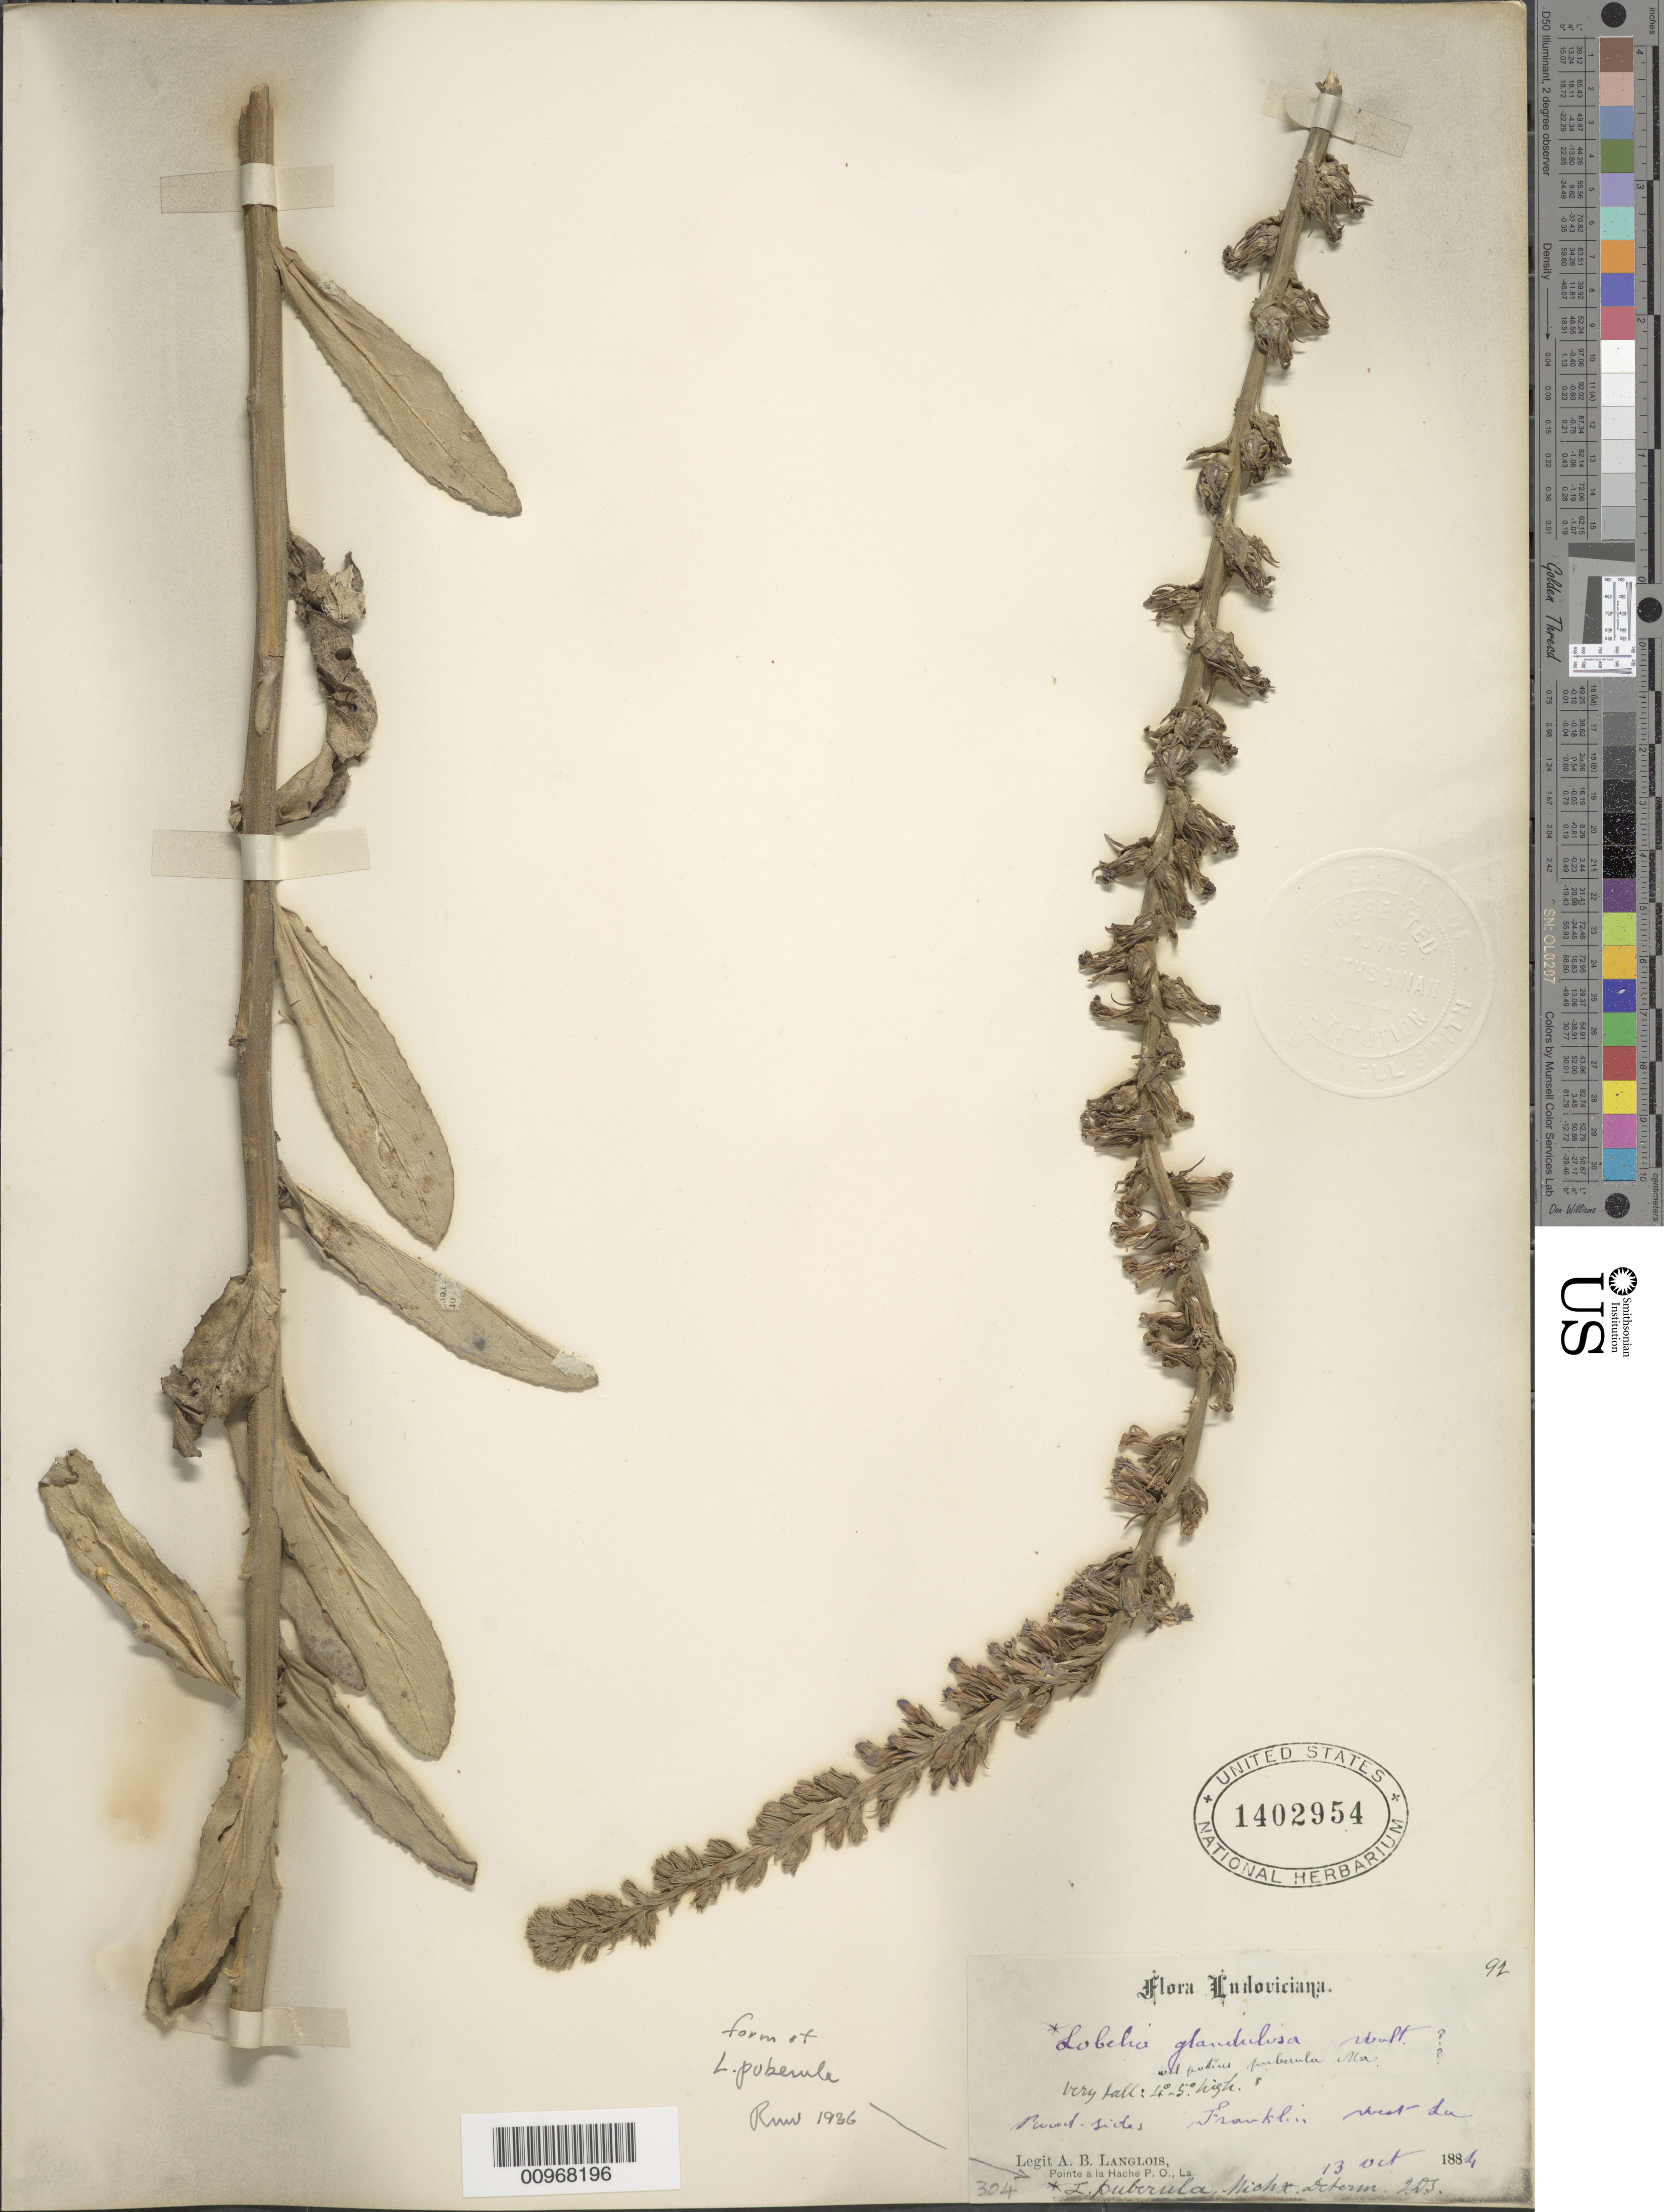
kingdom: Plantae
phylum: Tracheophyta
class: Magnoliopsida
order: Asterales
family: Campanulaceae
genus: Lobelia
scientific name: Lobelia puberula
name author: Michx.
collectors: A. B. Langlois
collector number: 92(?)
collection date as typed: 13 Oct 1884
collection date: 1884-10-13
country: United States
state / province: Louisiana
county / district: St. Mary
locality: Franklin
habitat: seepage slope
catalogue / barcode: US 1402954